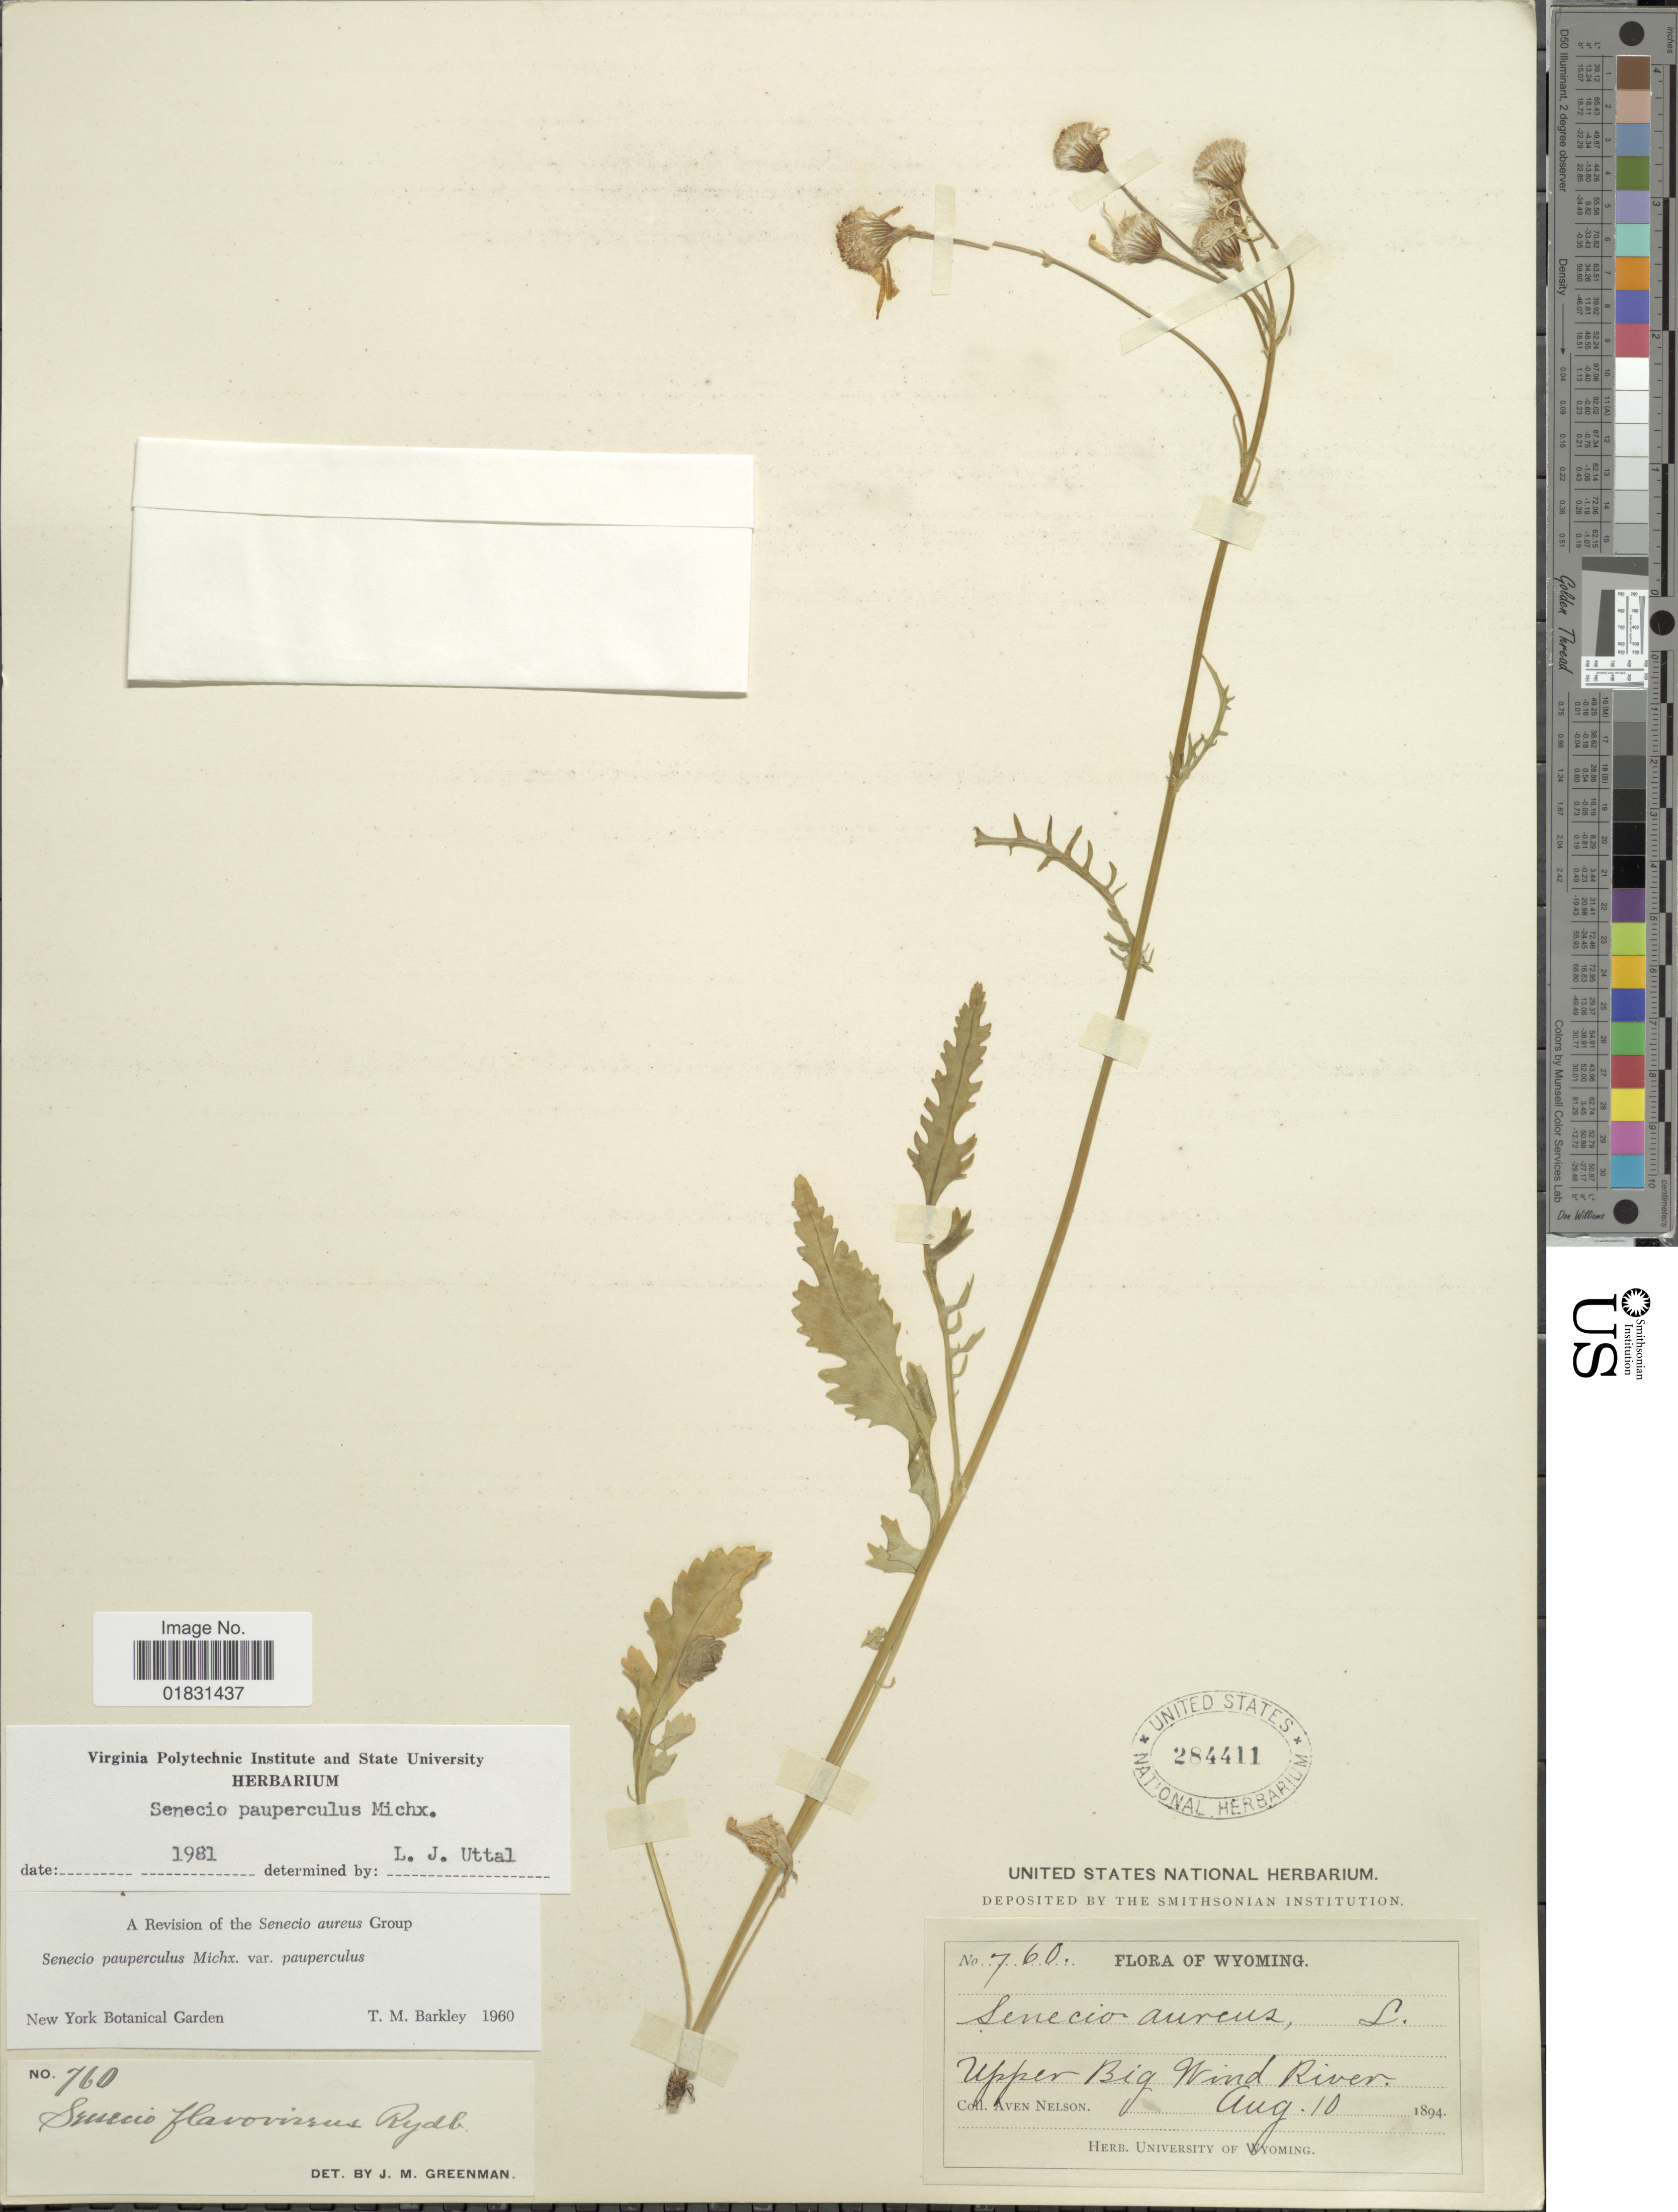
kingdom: Plantae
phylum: Tracheophyta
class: Magnoliopsida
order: Asterales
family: Asteraceae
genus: Packera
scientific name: Packera paupercula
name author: (Michx.) Á. Löve & D. Löve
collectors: A. Nelson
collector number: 760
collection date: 1894-08-10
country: United States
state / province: Wyoming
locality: Upper Big ind River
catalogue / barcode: US 284411